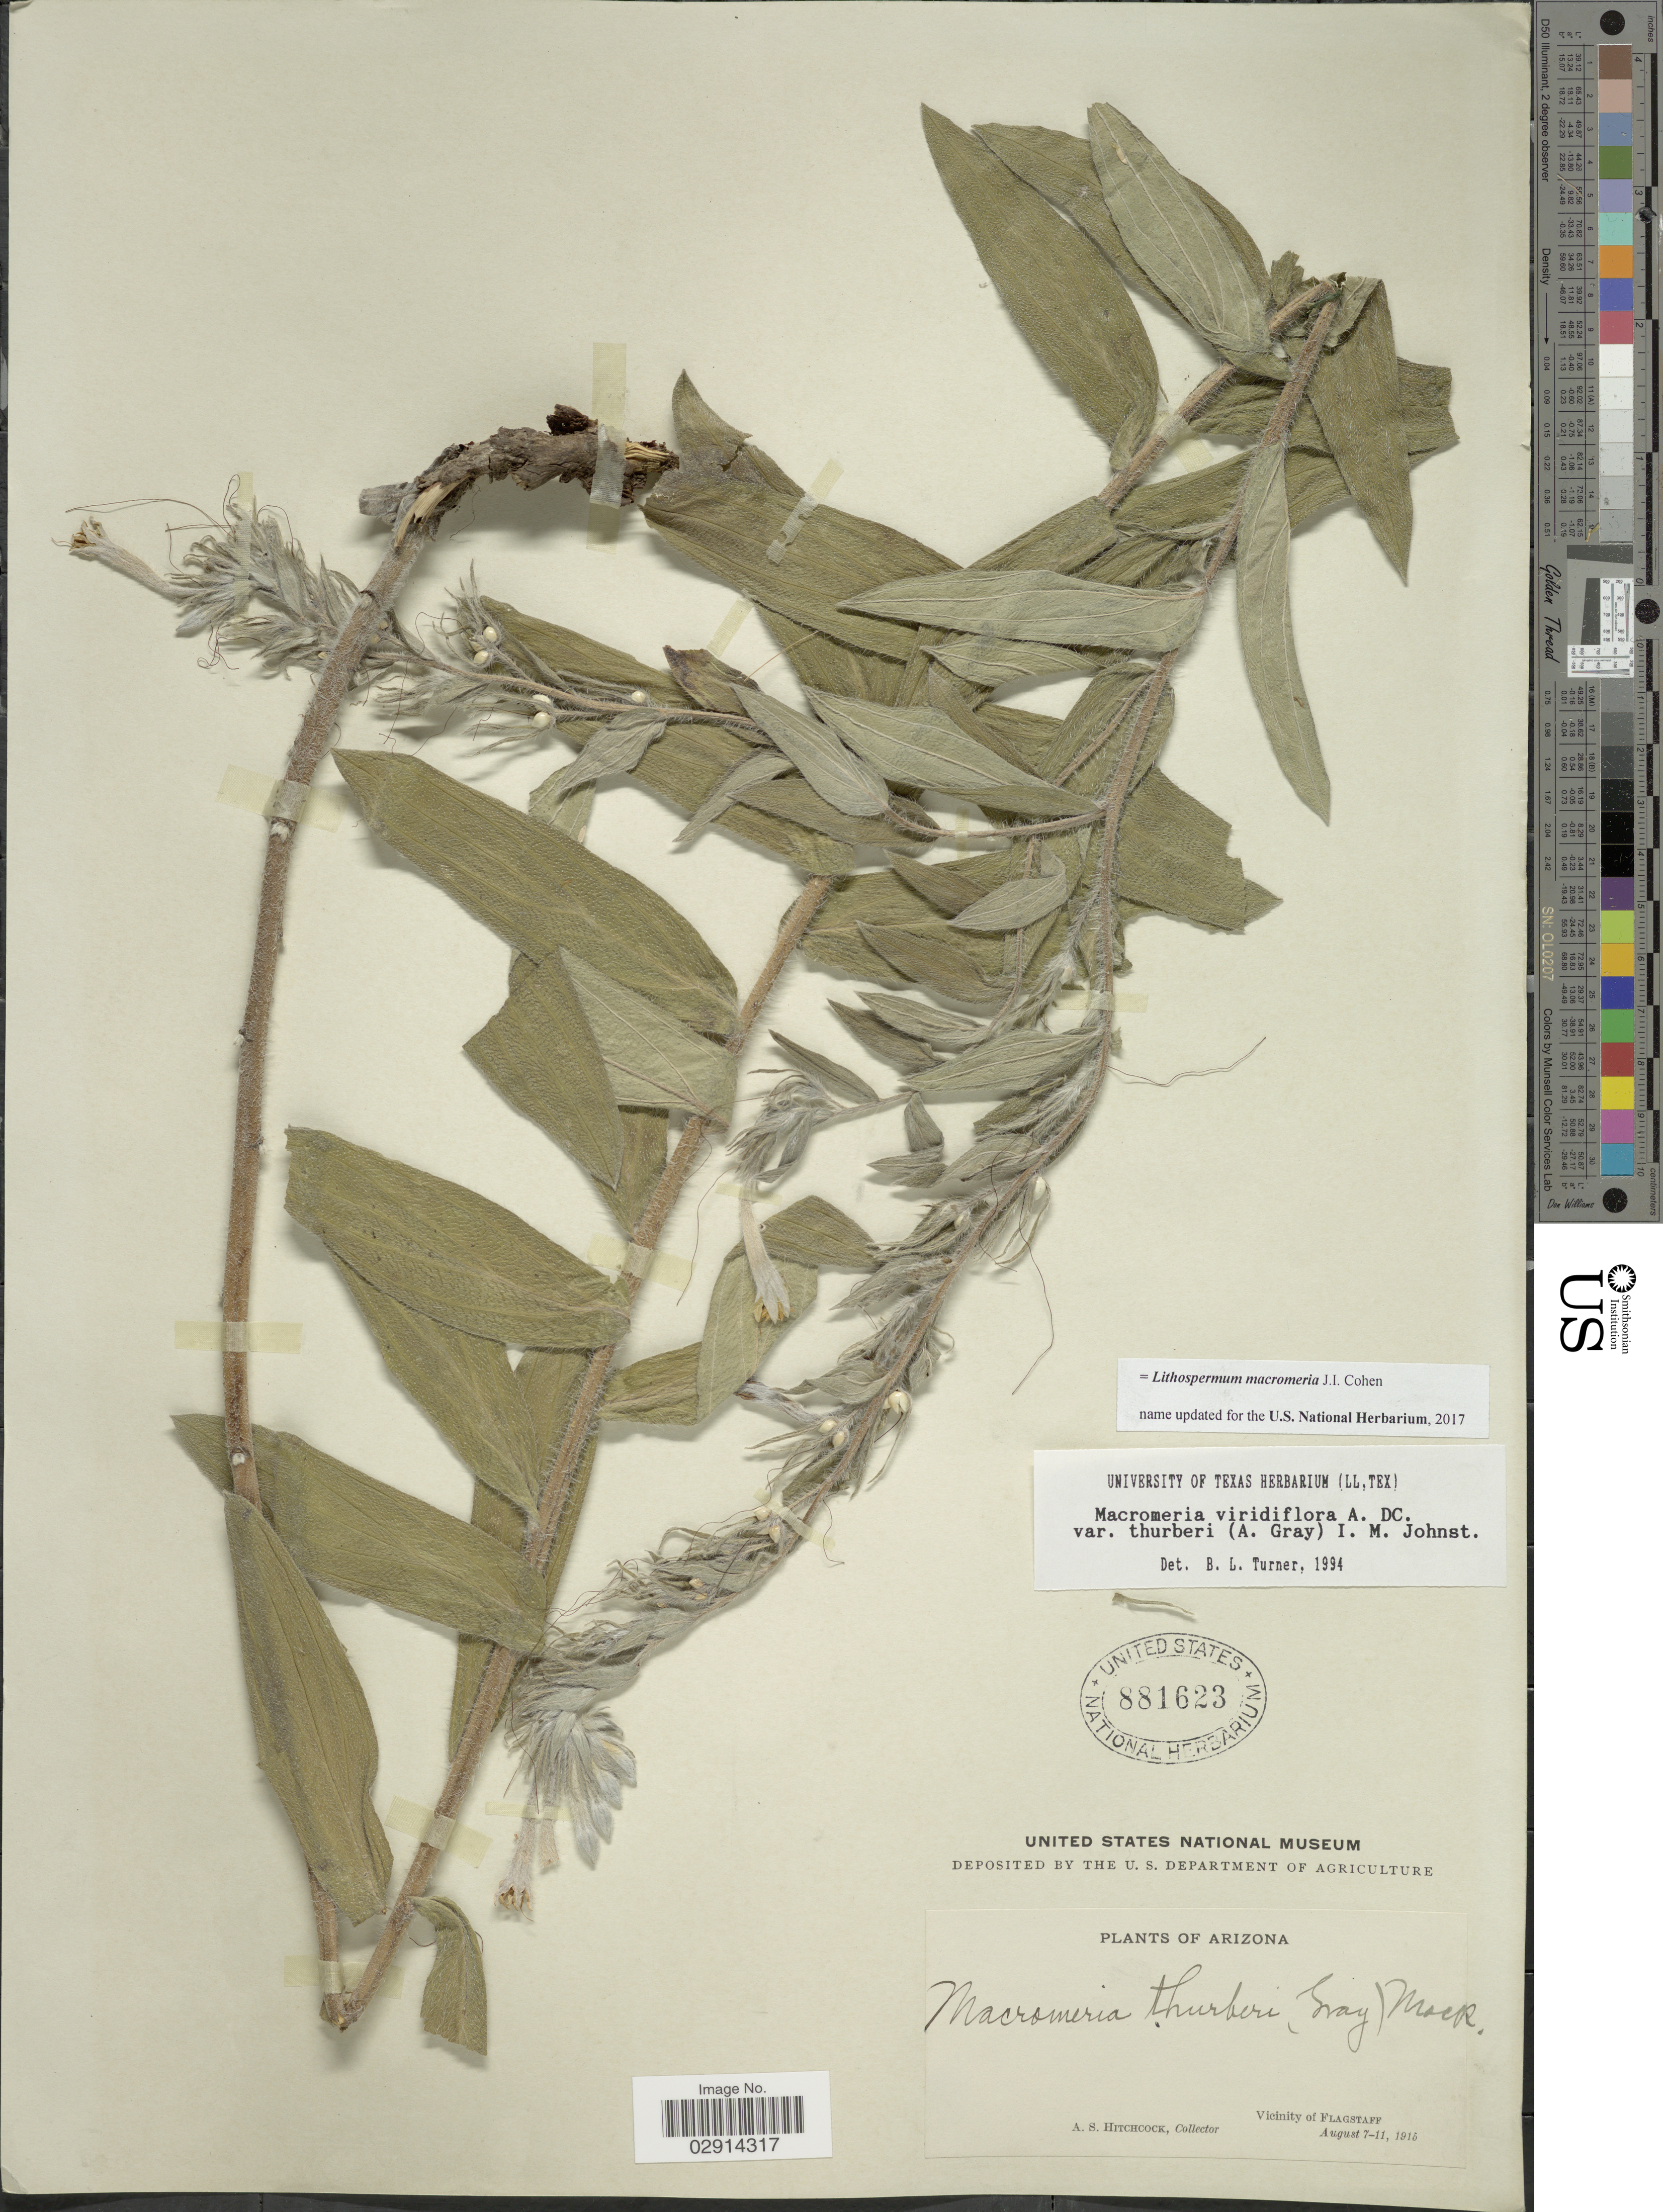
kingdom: Plantae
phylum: Tracheophyta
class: Magnoliopsida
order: Boraginales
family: Boraginaceae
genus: Lithospermum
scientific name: Lithospermum macromeria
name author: Cohen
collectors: A. S. Hitchcock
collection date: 1915-08-07/1915-08-11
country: United States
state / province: Arizona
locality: Vicinity of Flagstaff.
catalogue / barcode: US 881623